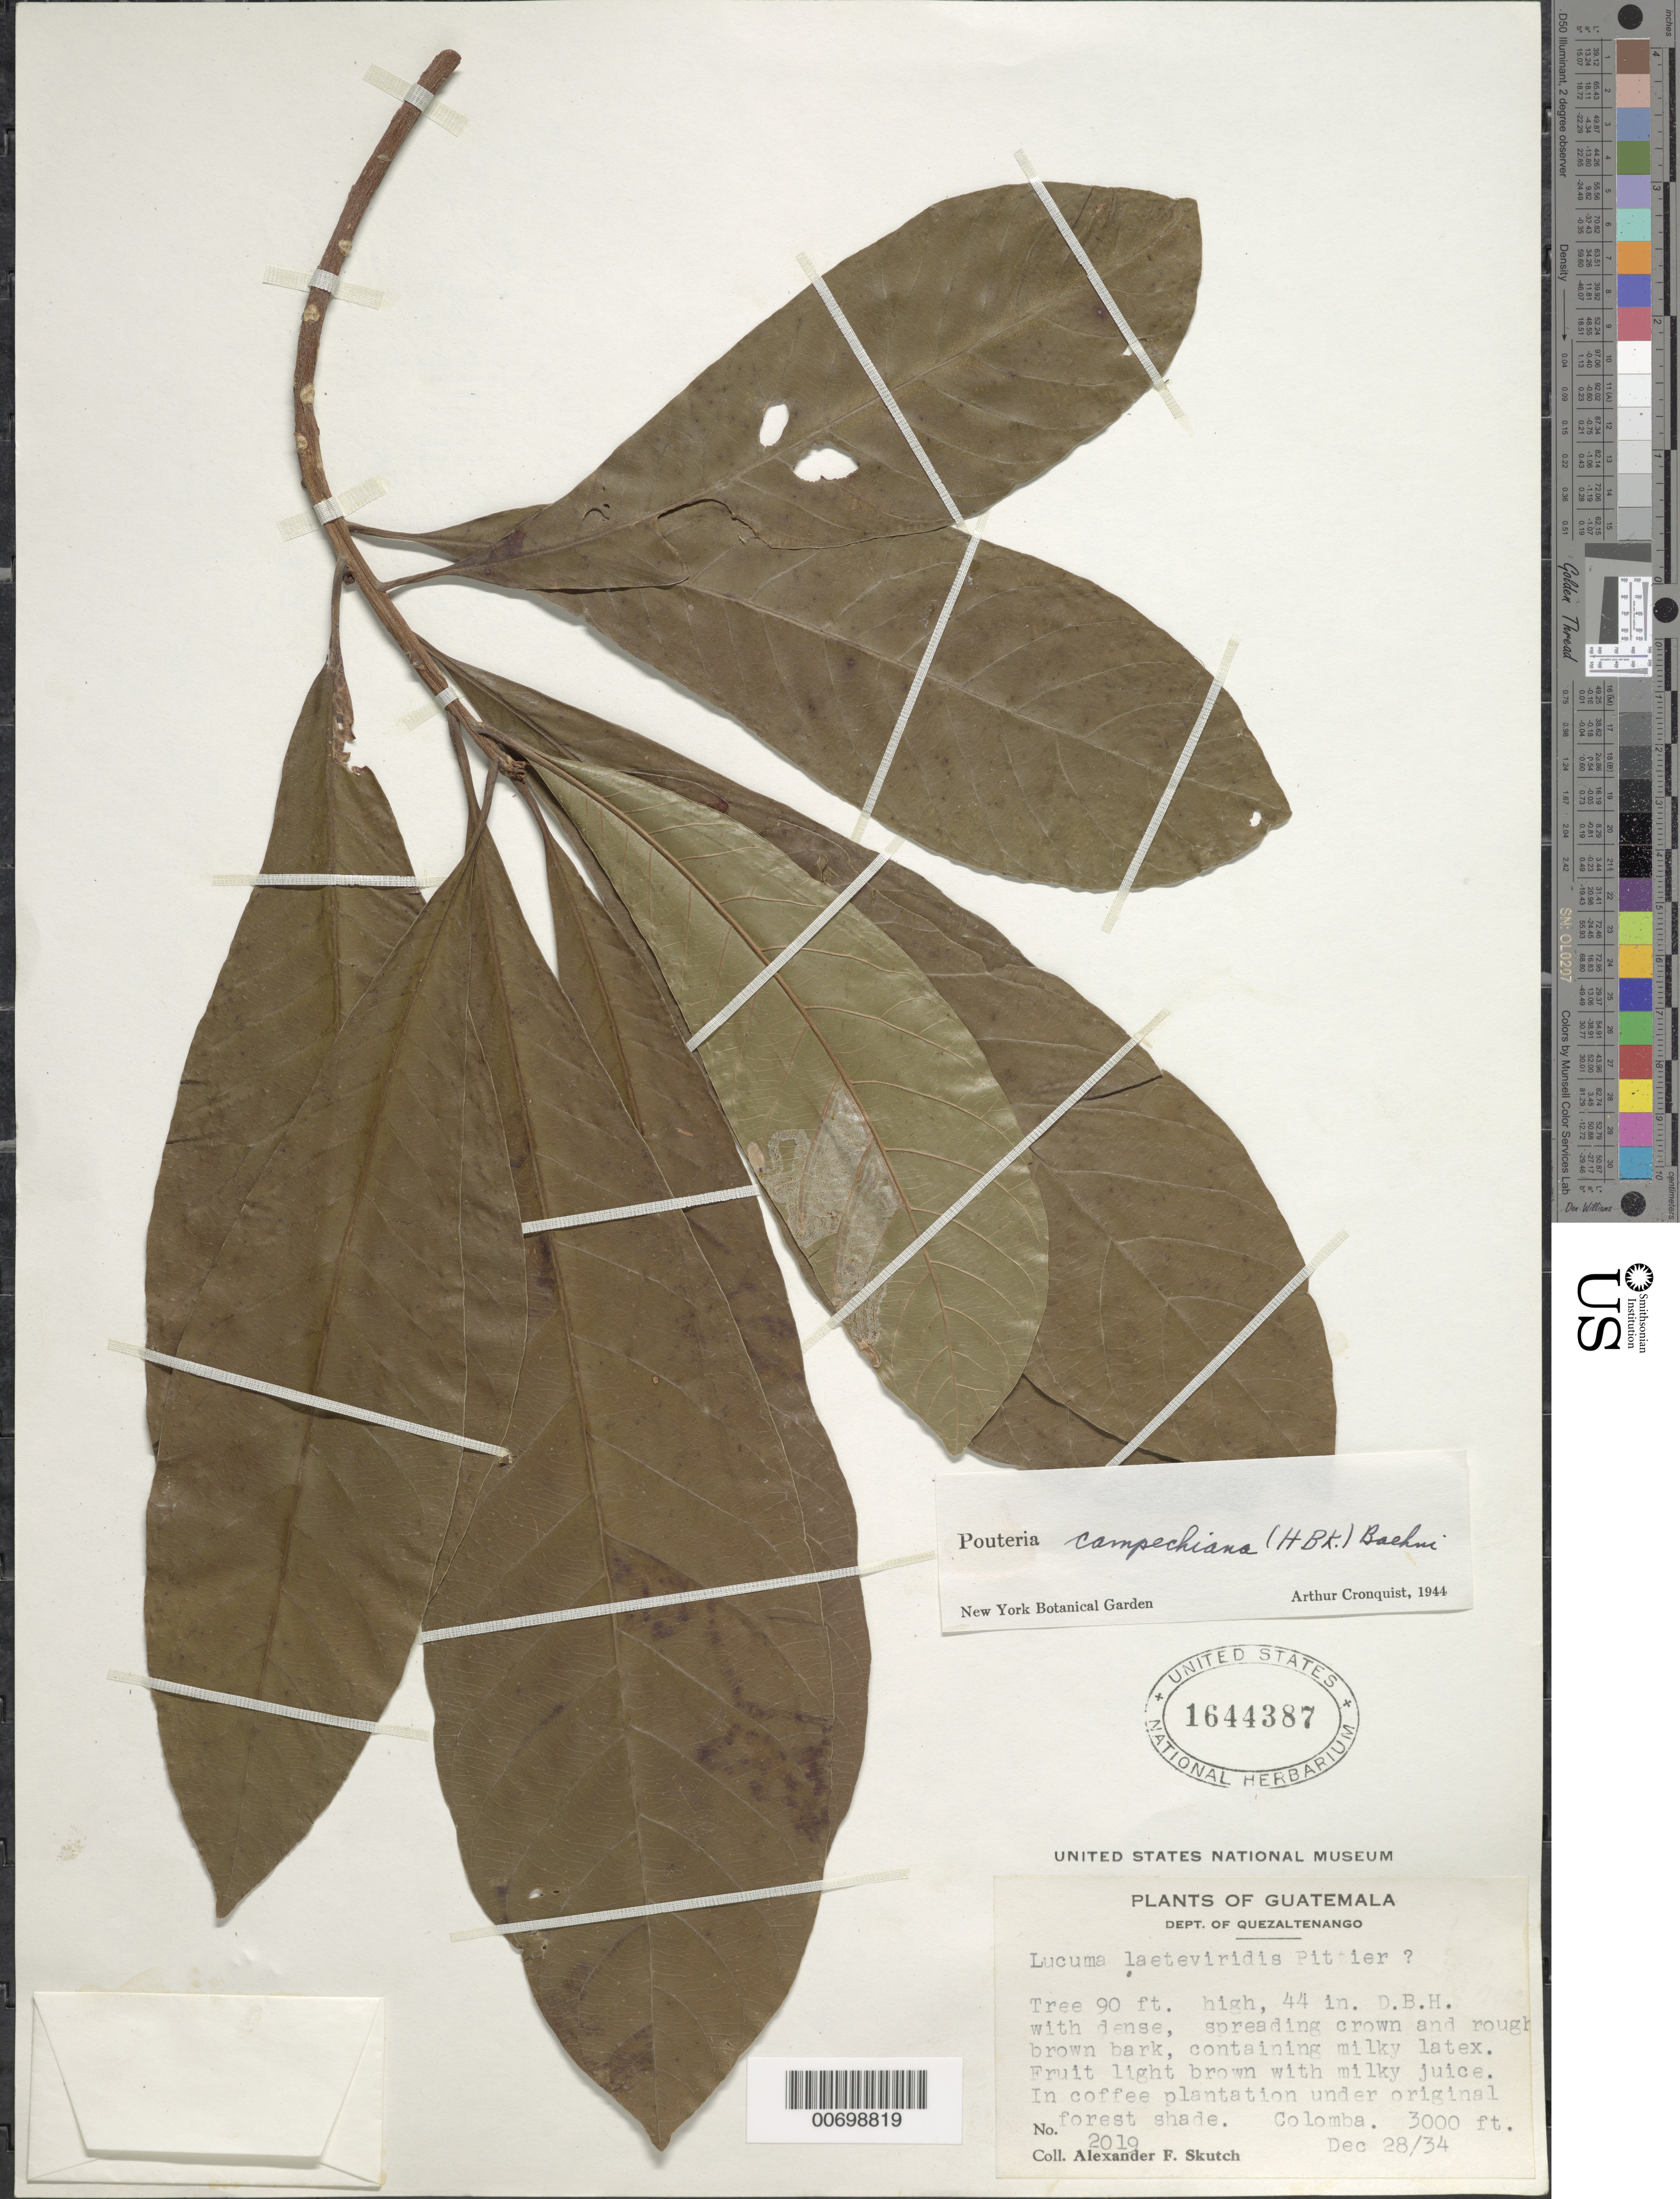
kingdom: Plantae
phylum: Tracheophyta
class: Magnoliopsida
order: Ericales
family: Sapotaceae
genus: Pouteria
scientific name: Pouteria campechiana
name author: (Kunth) Baehni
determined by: Cronquist, A. J.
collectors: A. F. Skutch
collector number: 2019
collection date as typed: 28 Dec 1934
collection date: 1934-12-28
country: Guatemala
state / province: Quetzaltenango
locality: Colomba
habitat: In coffee plantation under original forest shade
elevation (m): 914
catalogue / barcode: US 1644387